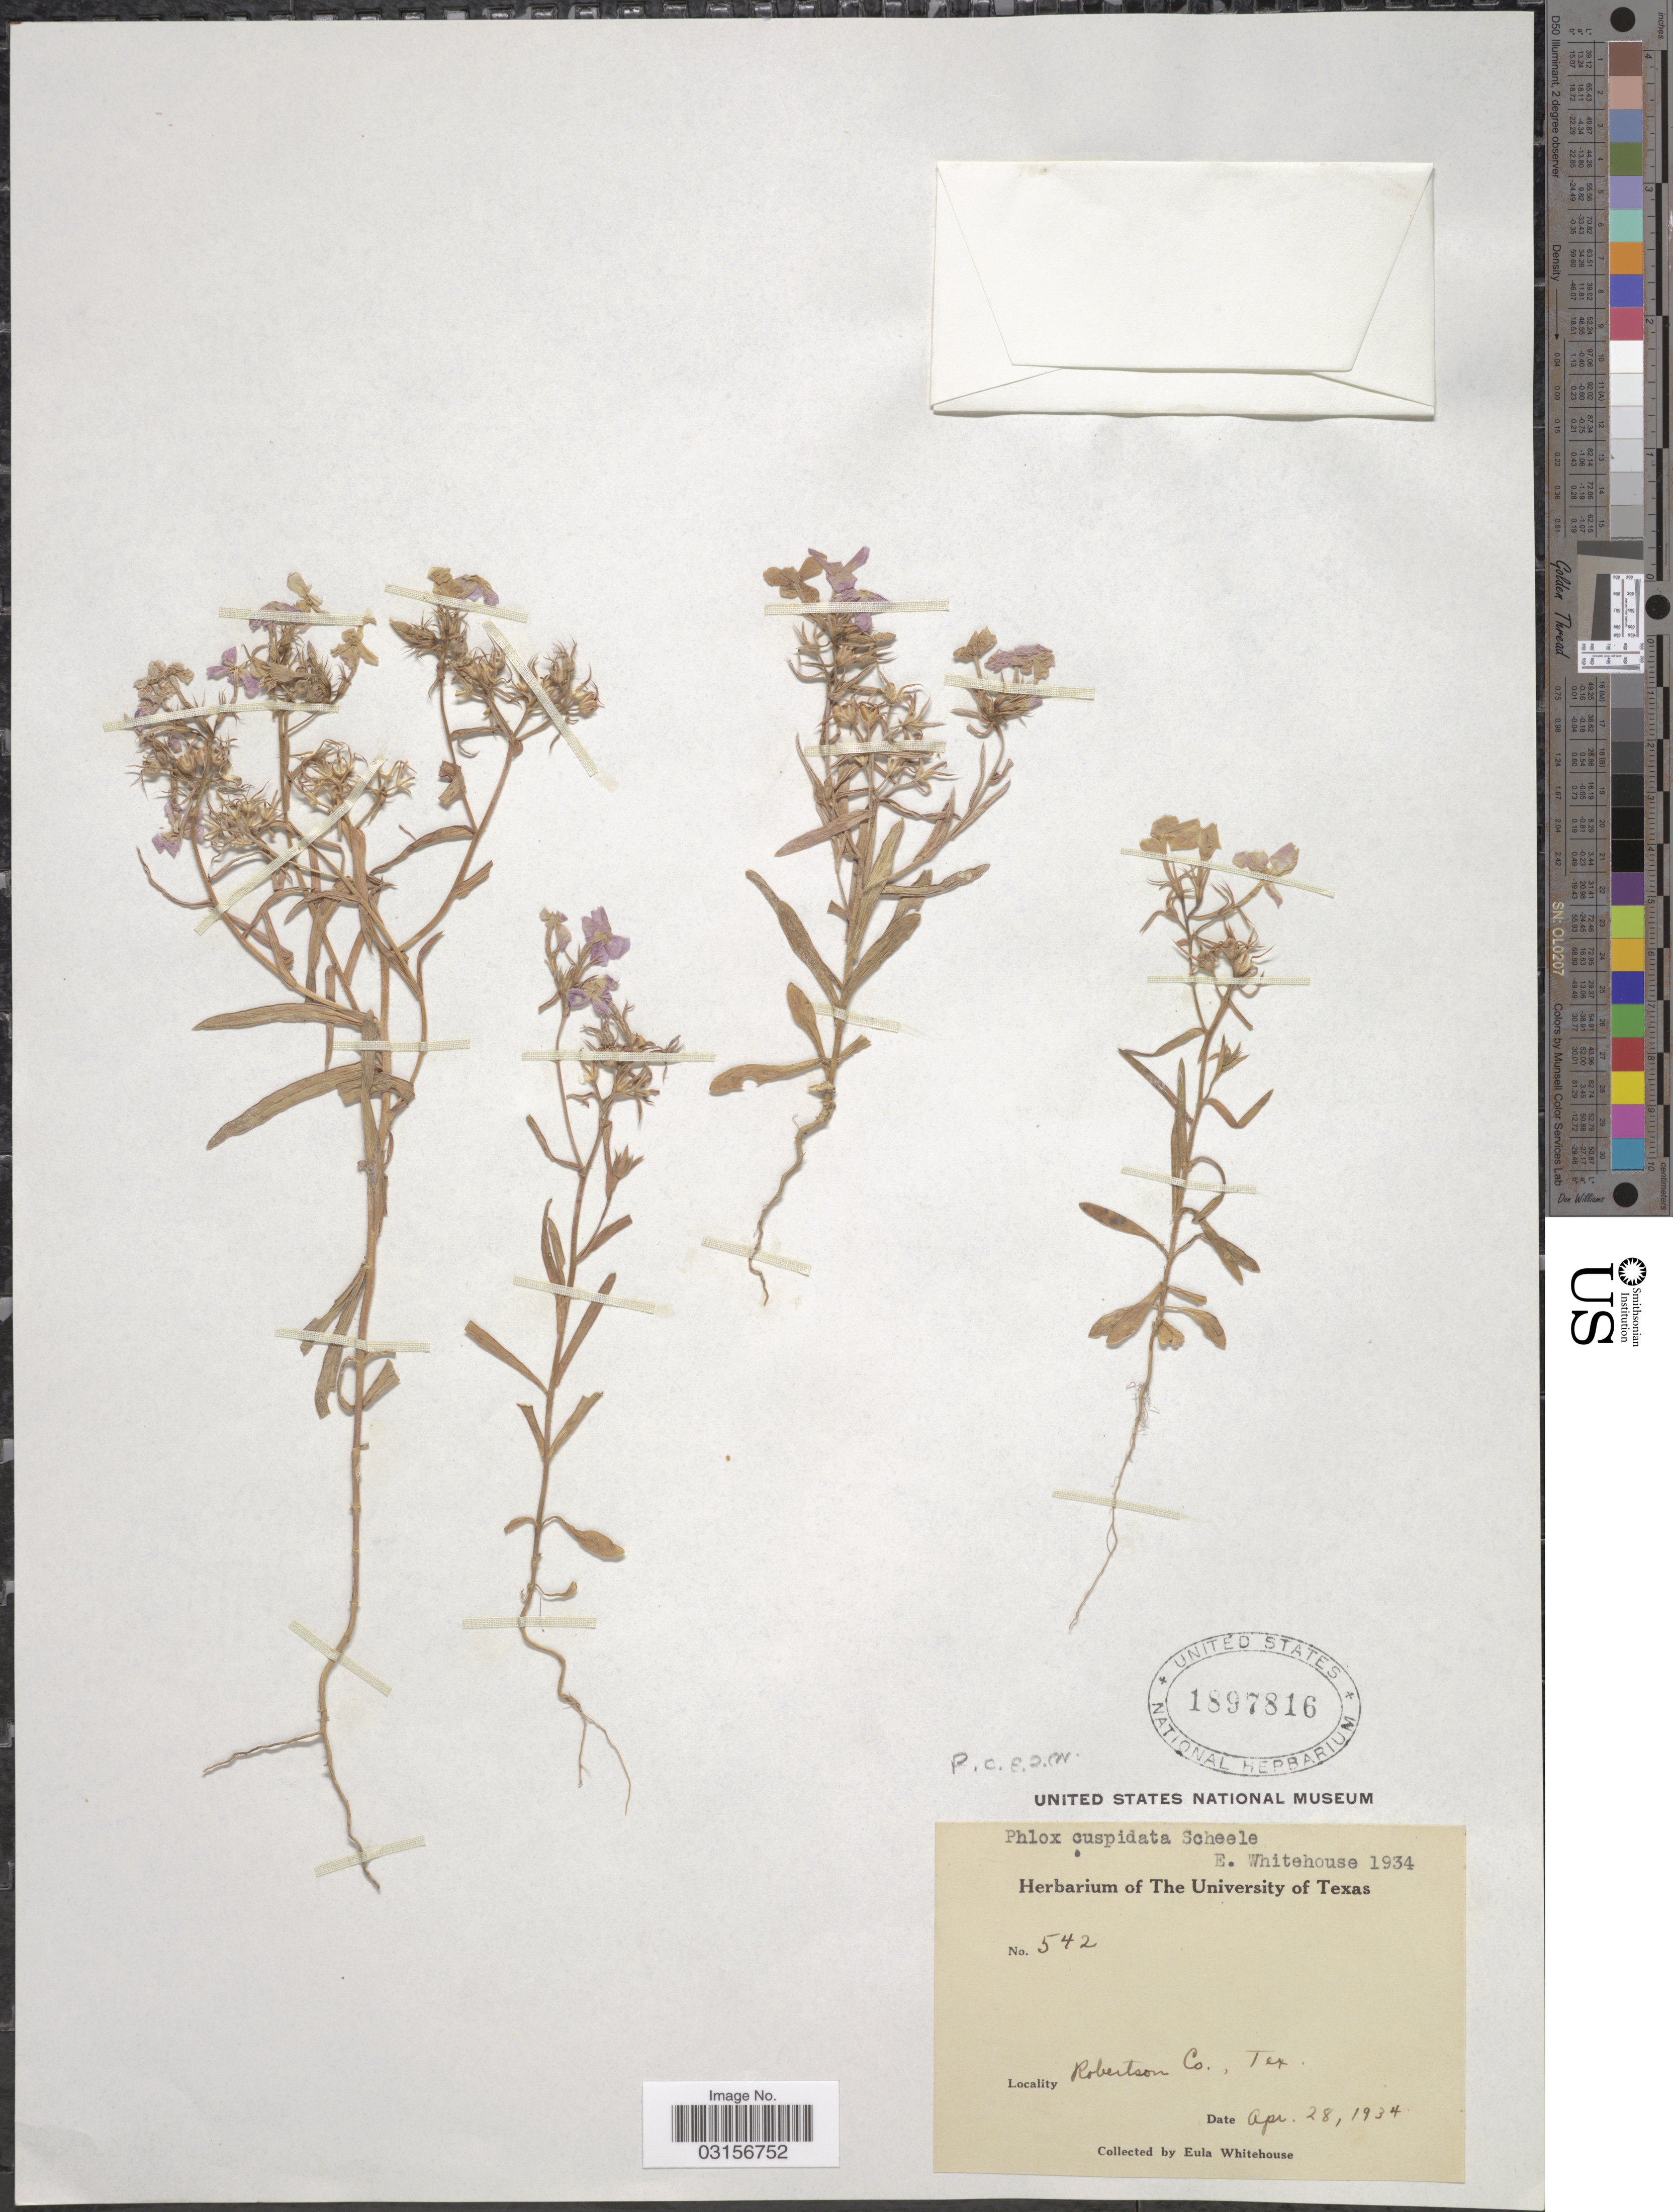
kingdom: Plantae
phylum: Tracheophyta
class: Magnoliopsida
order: Ericales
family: Polemoniaceae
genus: Phlox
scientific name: Phlox cuspidata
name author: Scheele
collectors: E. Whitehouse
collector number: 542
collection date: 1934-04-28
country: United States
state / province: Texas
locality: Robertson Co., Tex.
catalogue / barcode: US 1897816